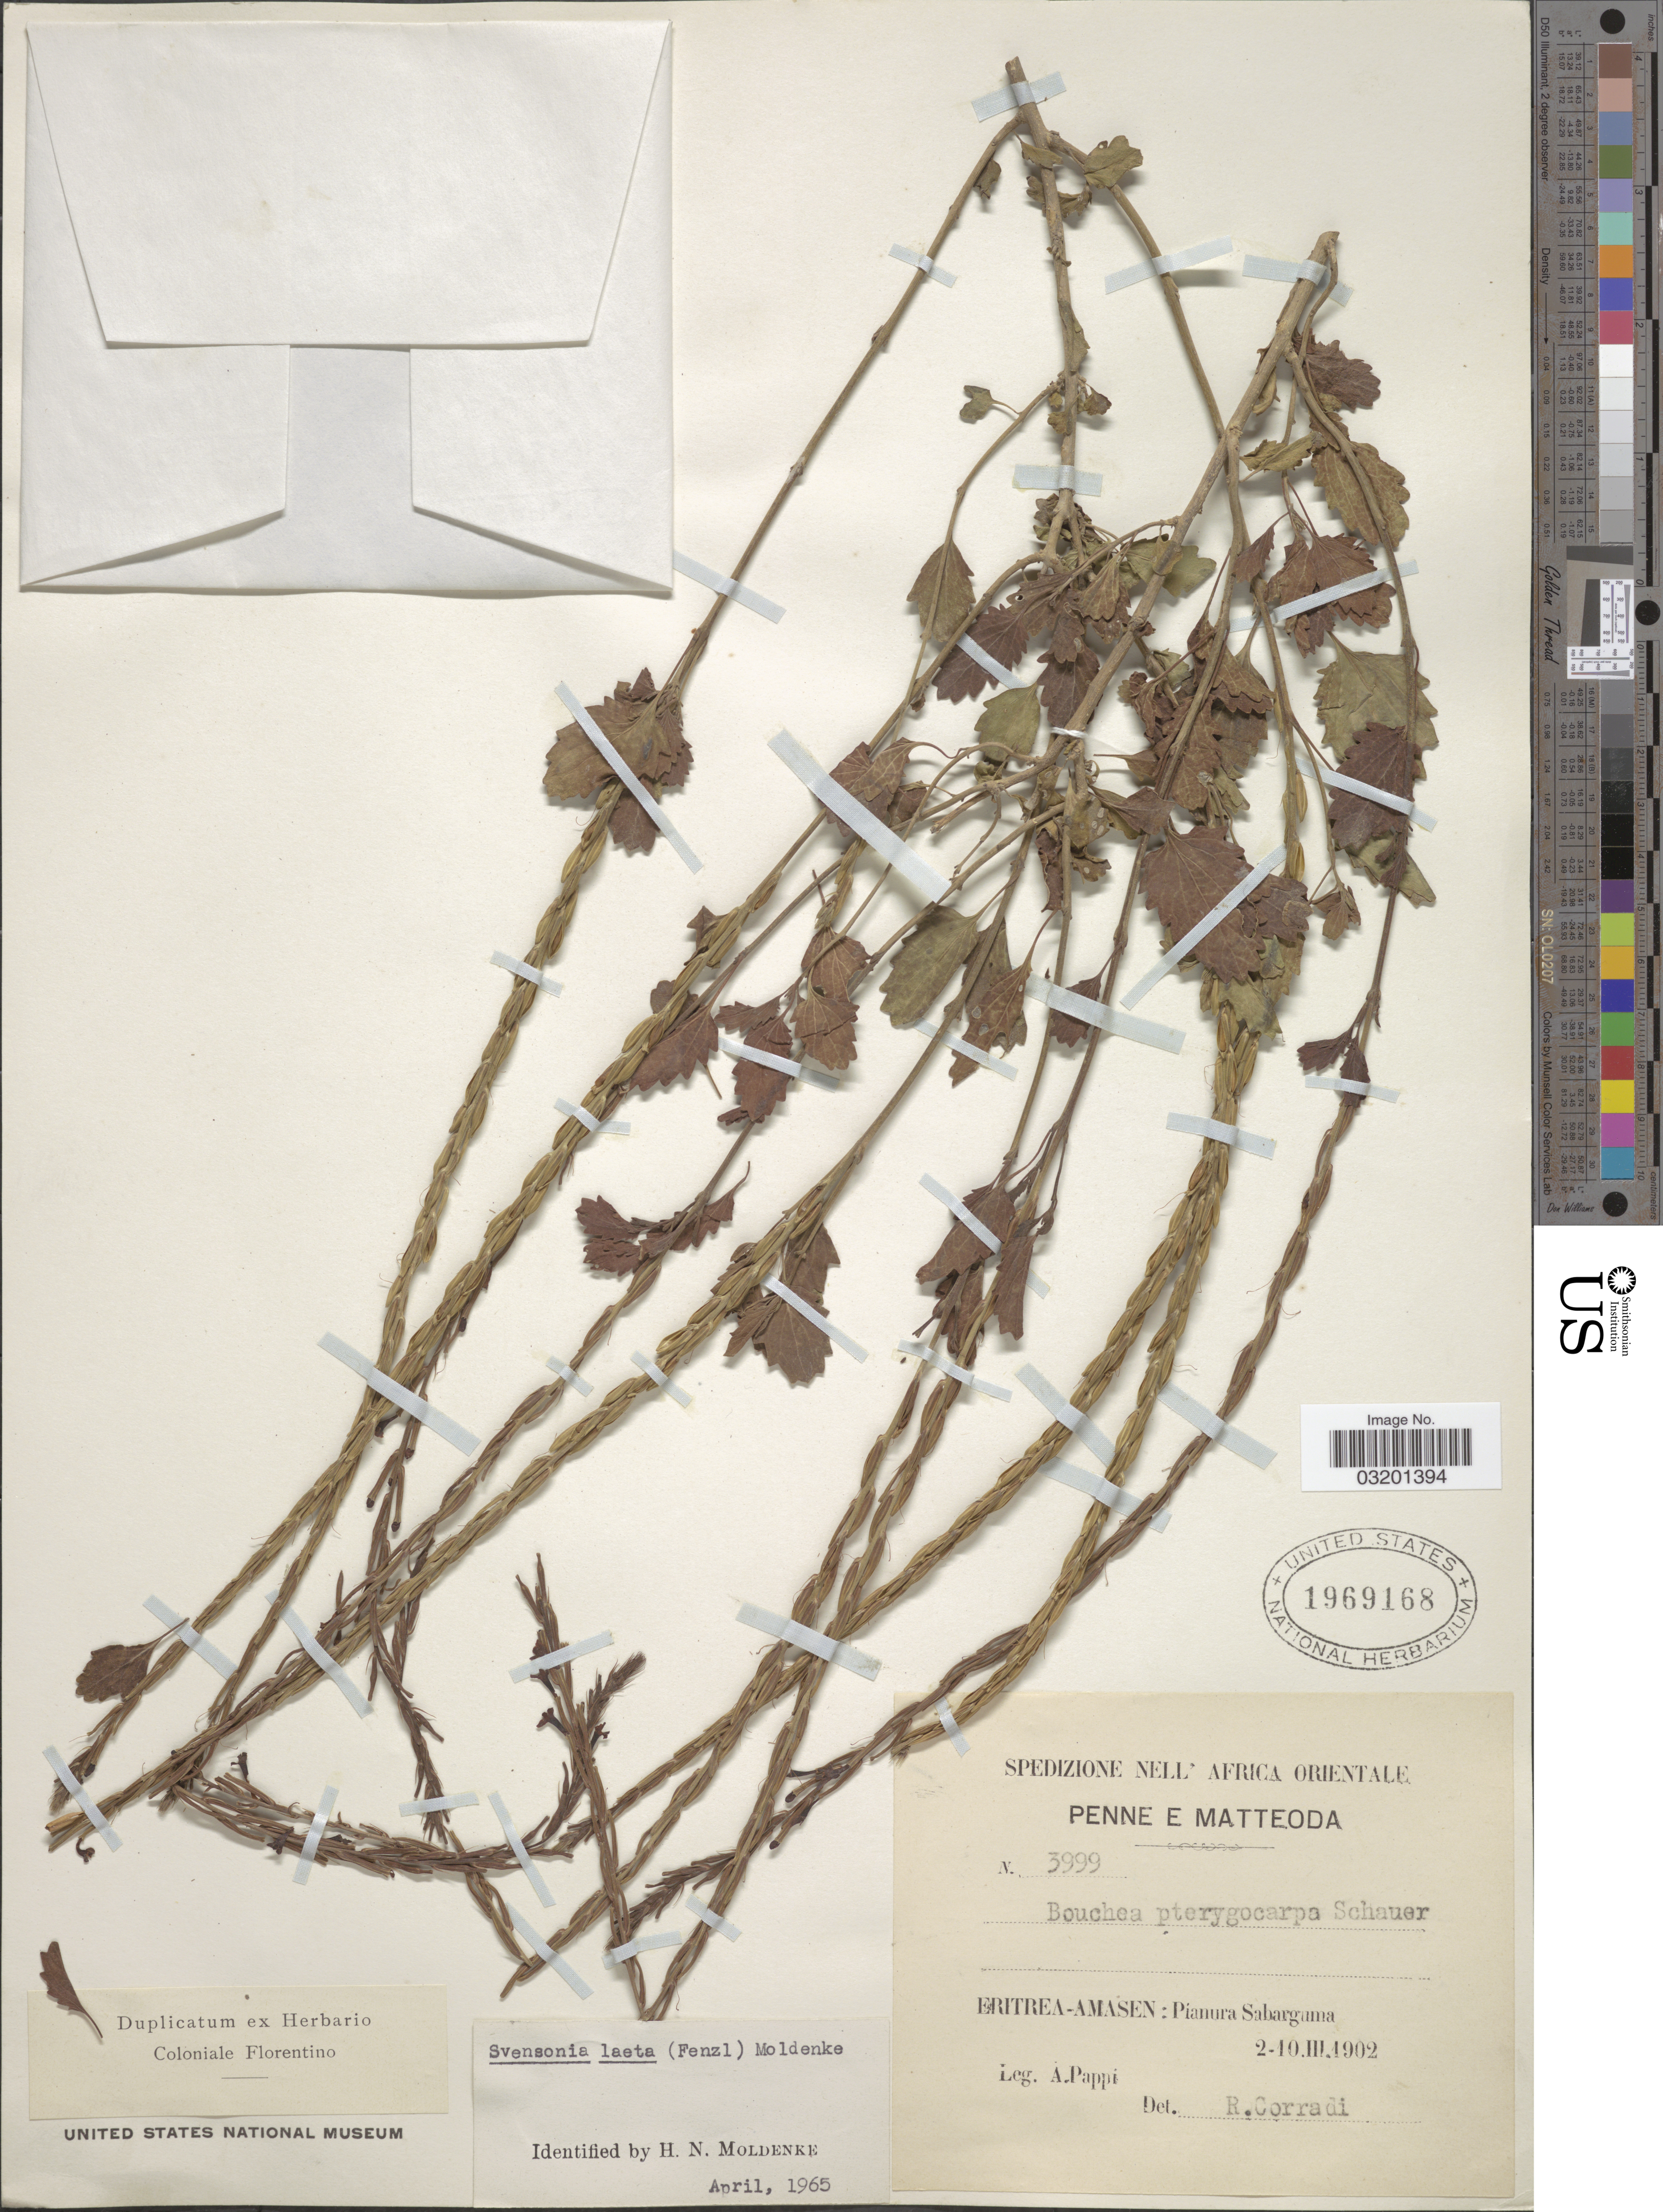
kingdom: Plantae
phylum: Tracheophyta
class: Magnoliopsida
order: Lamiales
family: Verbenaceae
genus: Chascanum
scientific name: Chascanum laetum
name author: Fenzl ex Walpers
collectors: A. Pappi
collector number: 3999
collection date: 1902-03-02/1902-03-10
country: Eritrea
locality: Eritrea-Amasen: Pianura Sabarguma.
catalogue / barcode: US 1969168